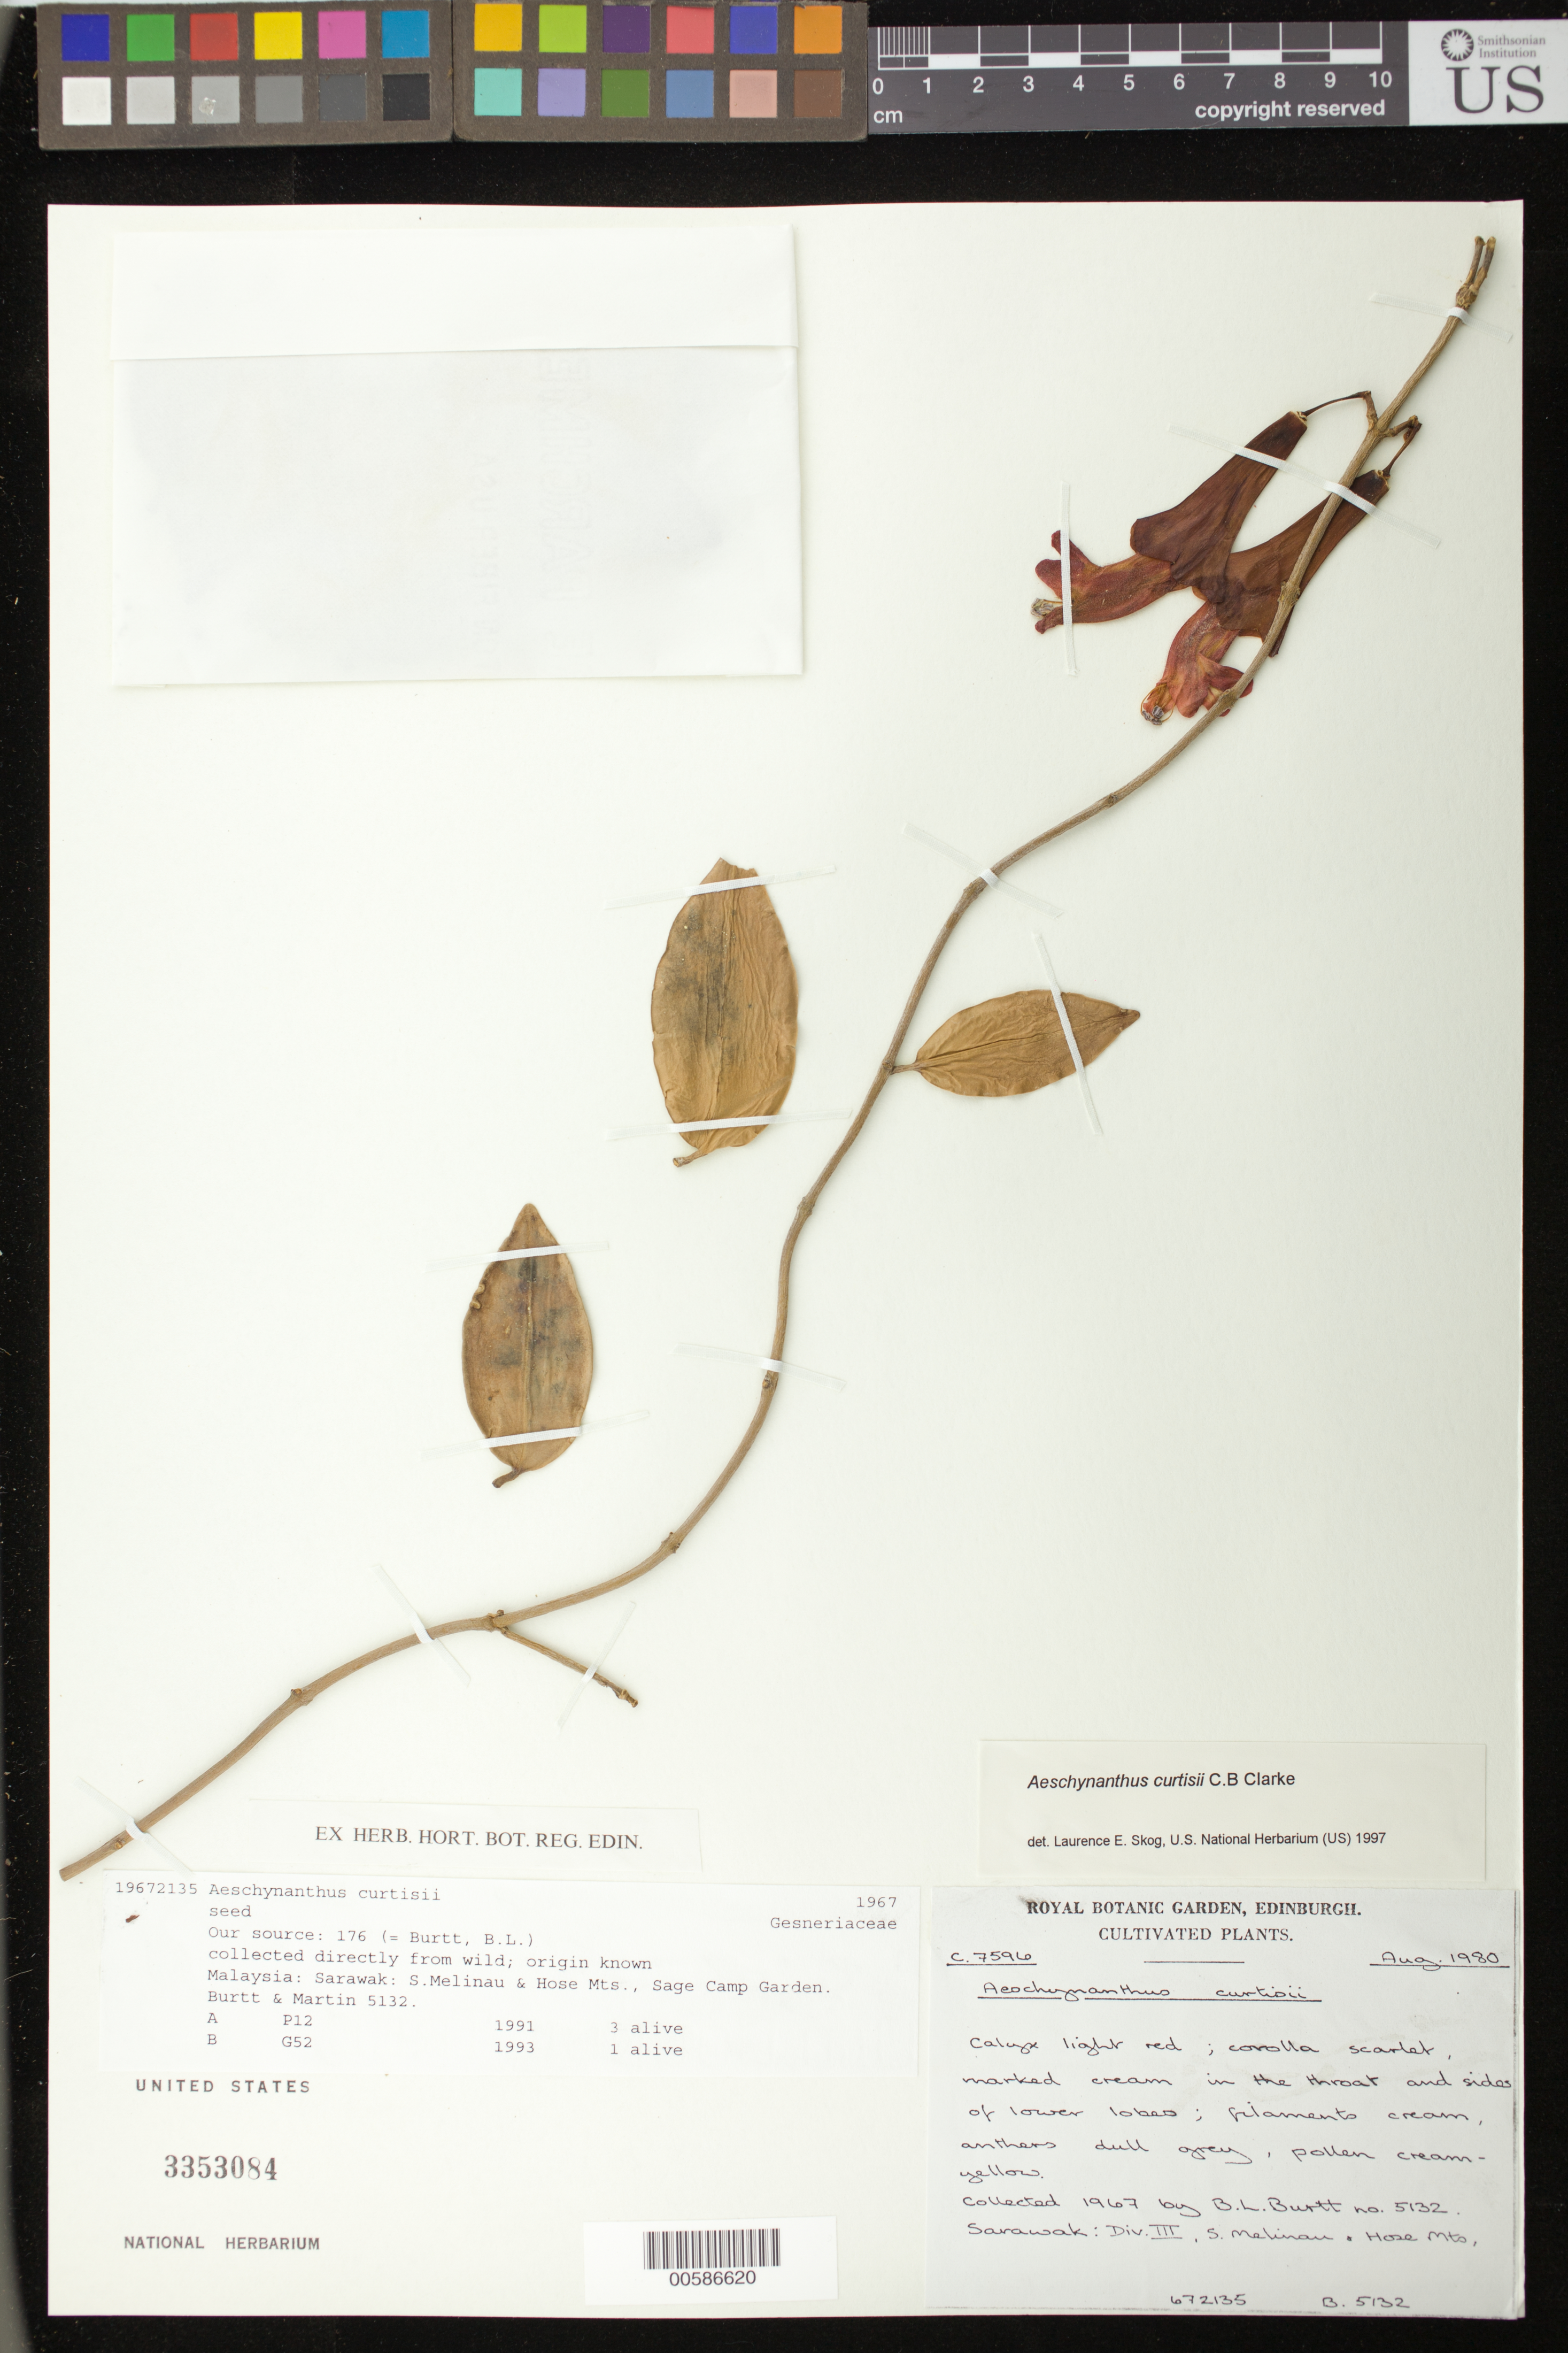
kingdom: Plantae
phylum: Tracheophyta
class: Magnoliopsida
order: Lamiales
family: Gesneriaceae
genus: Aeschynanthus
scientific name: Aeschynanthus curtisii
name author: C.B. Clarke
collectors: RBG Edinburgh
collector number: C. 7596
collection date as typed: Aug 1980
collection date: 1980-08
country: United Kingdom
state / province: Scotland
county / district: Edinburgh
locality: U.K., Scotland, Edinburgh, cultivated at the RBG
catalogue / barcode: US 3353084